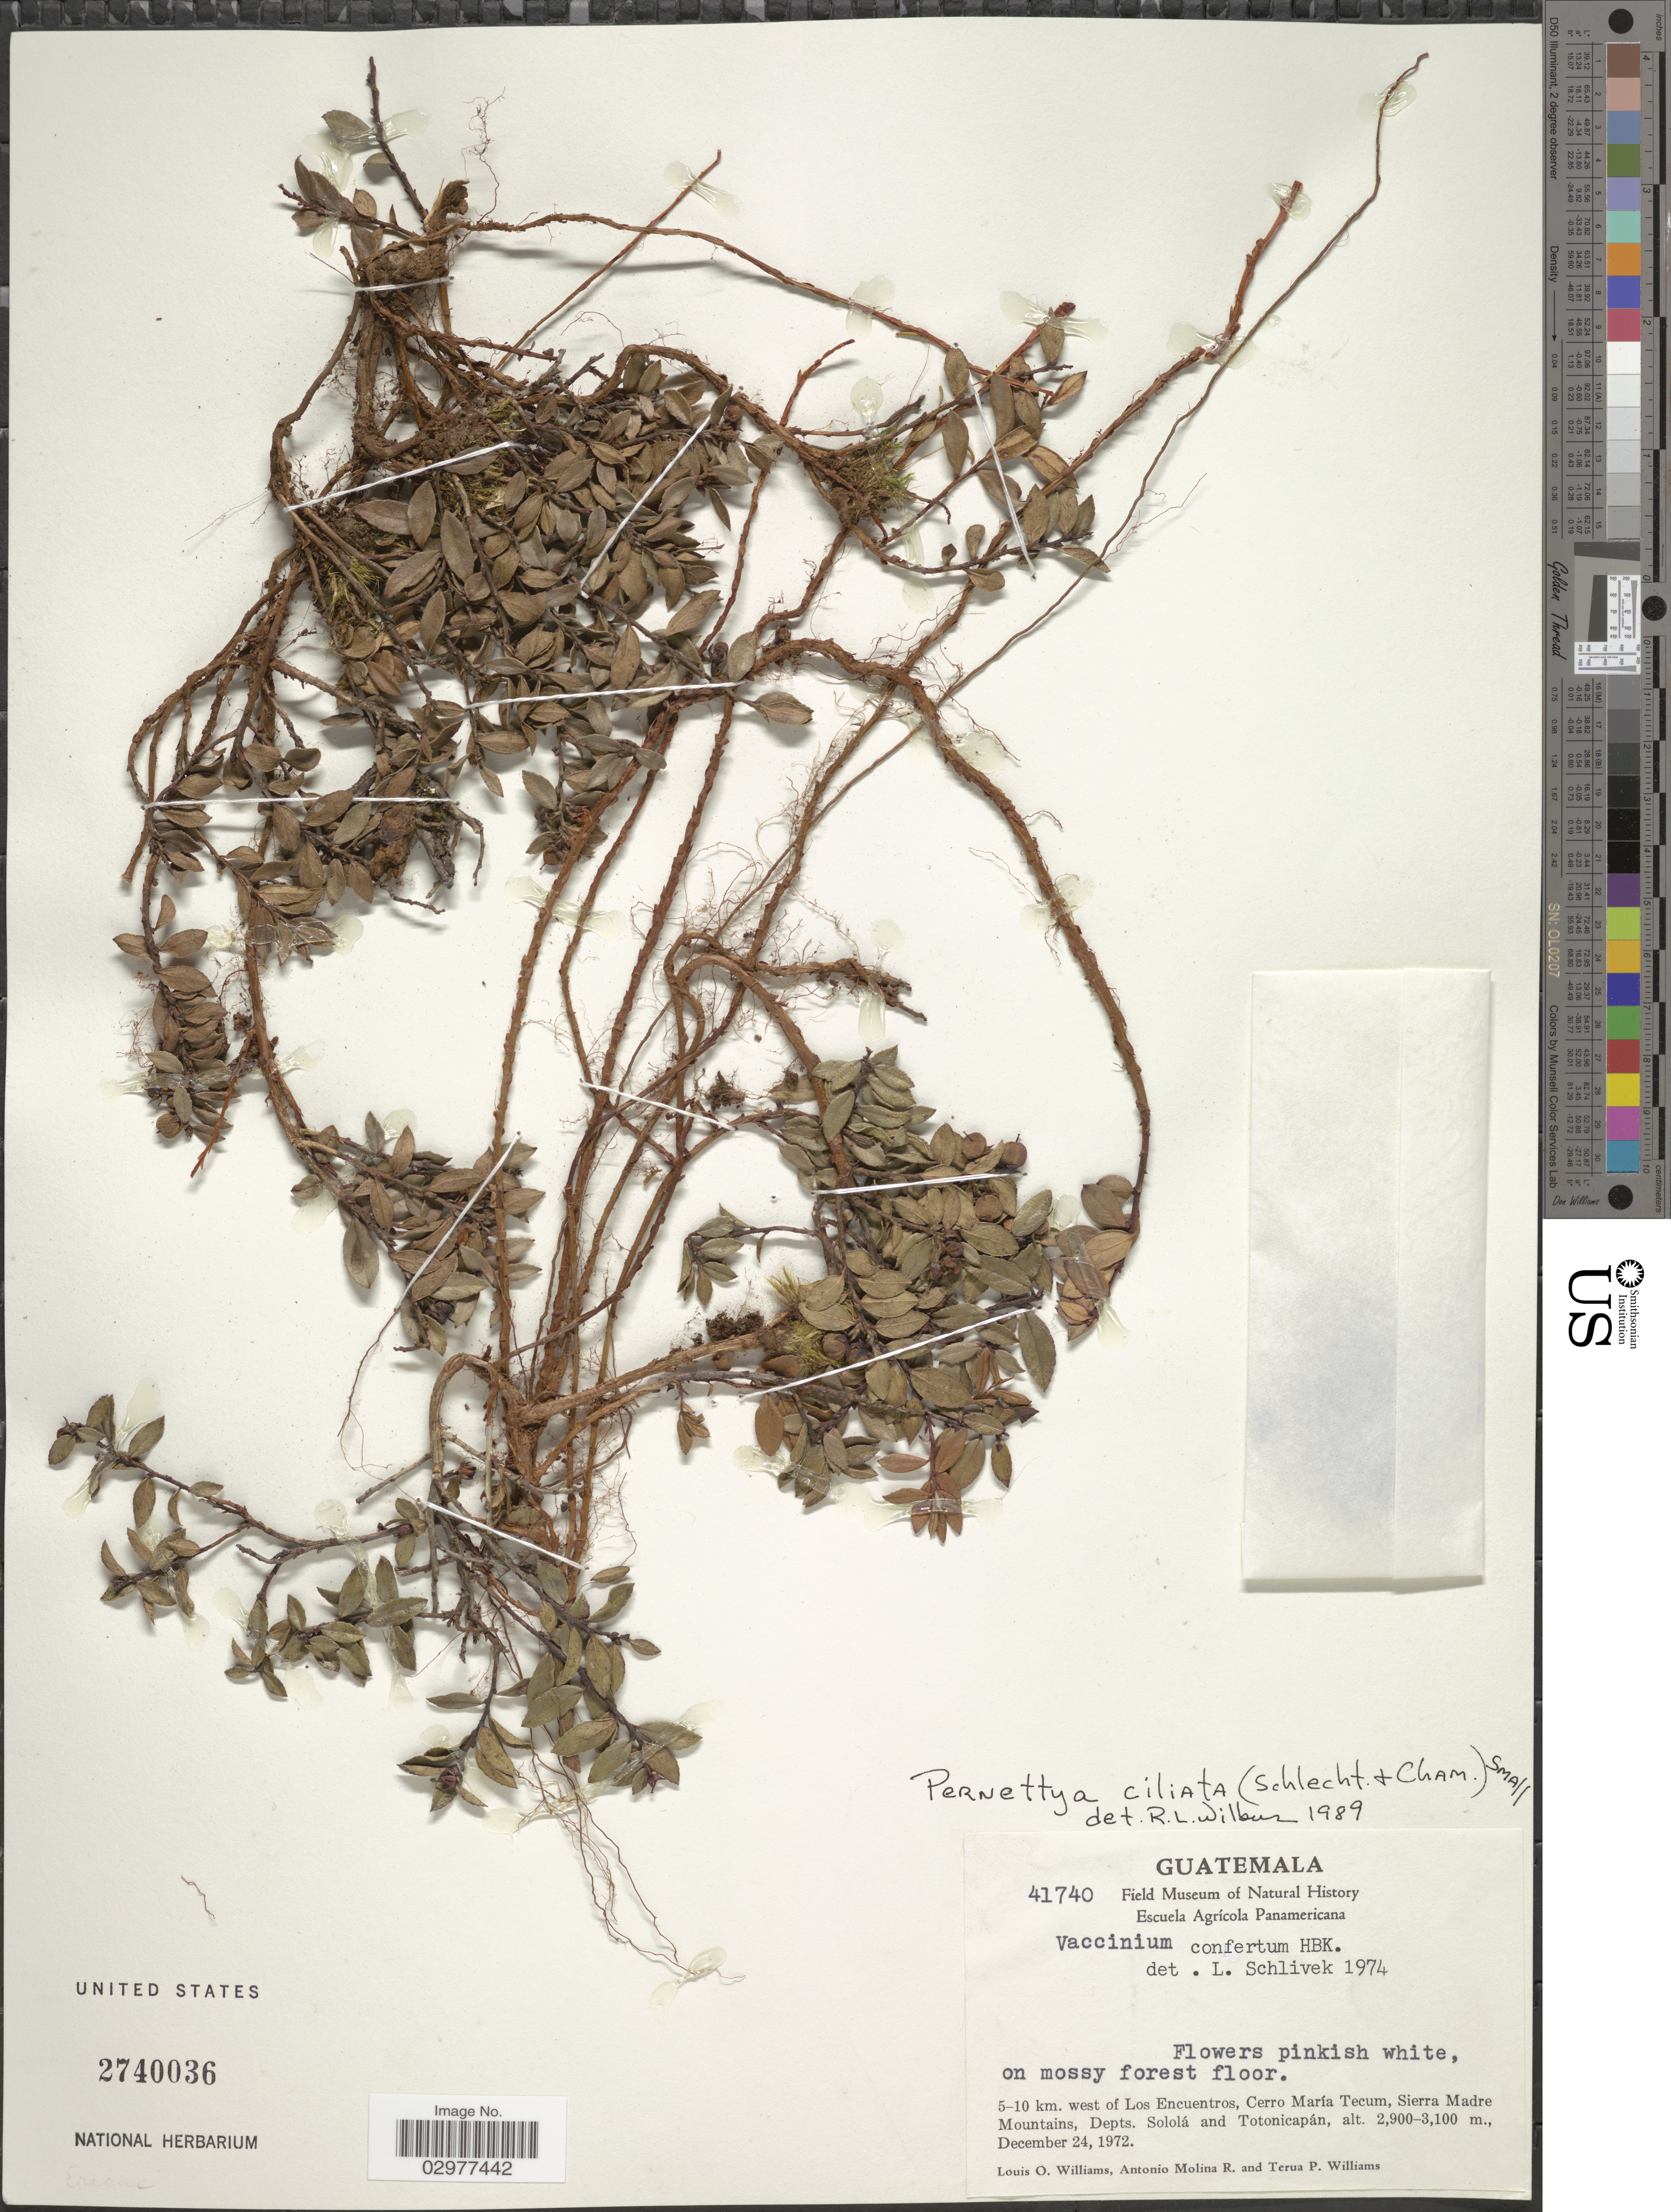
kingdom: Plantae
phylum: Tracheophyta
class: Magnoliopsida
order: Ericales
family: Ericaceae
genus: Pernettya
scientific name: Pernettya prostrata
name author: (Cav.) DC.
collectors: L. O. Williams, A. Molina R. & T. Williams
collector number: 41740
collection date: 1972-12-24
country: Guatemala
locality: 5-10 km. west of Los Encuentros, Cerro María Tecum, Sierra Madre Mountains, Depts. Sololá and Totonicapán.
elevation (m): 2900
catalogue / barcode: US 2740036